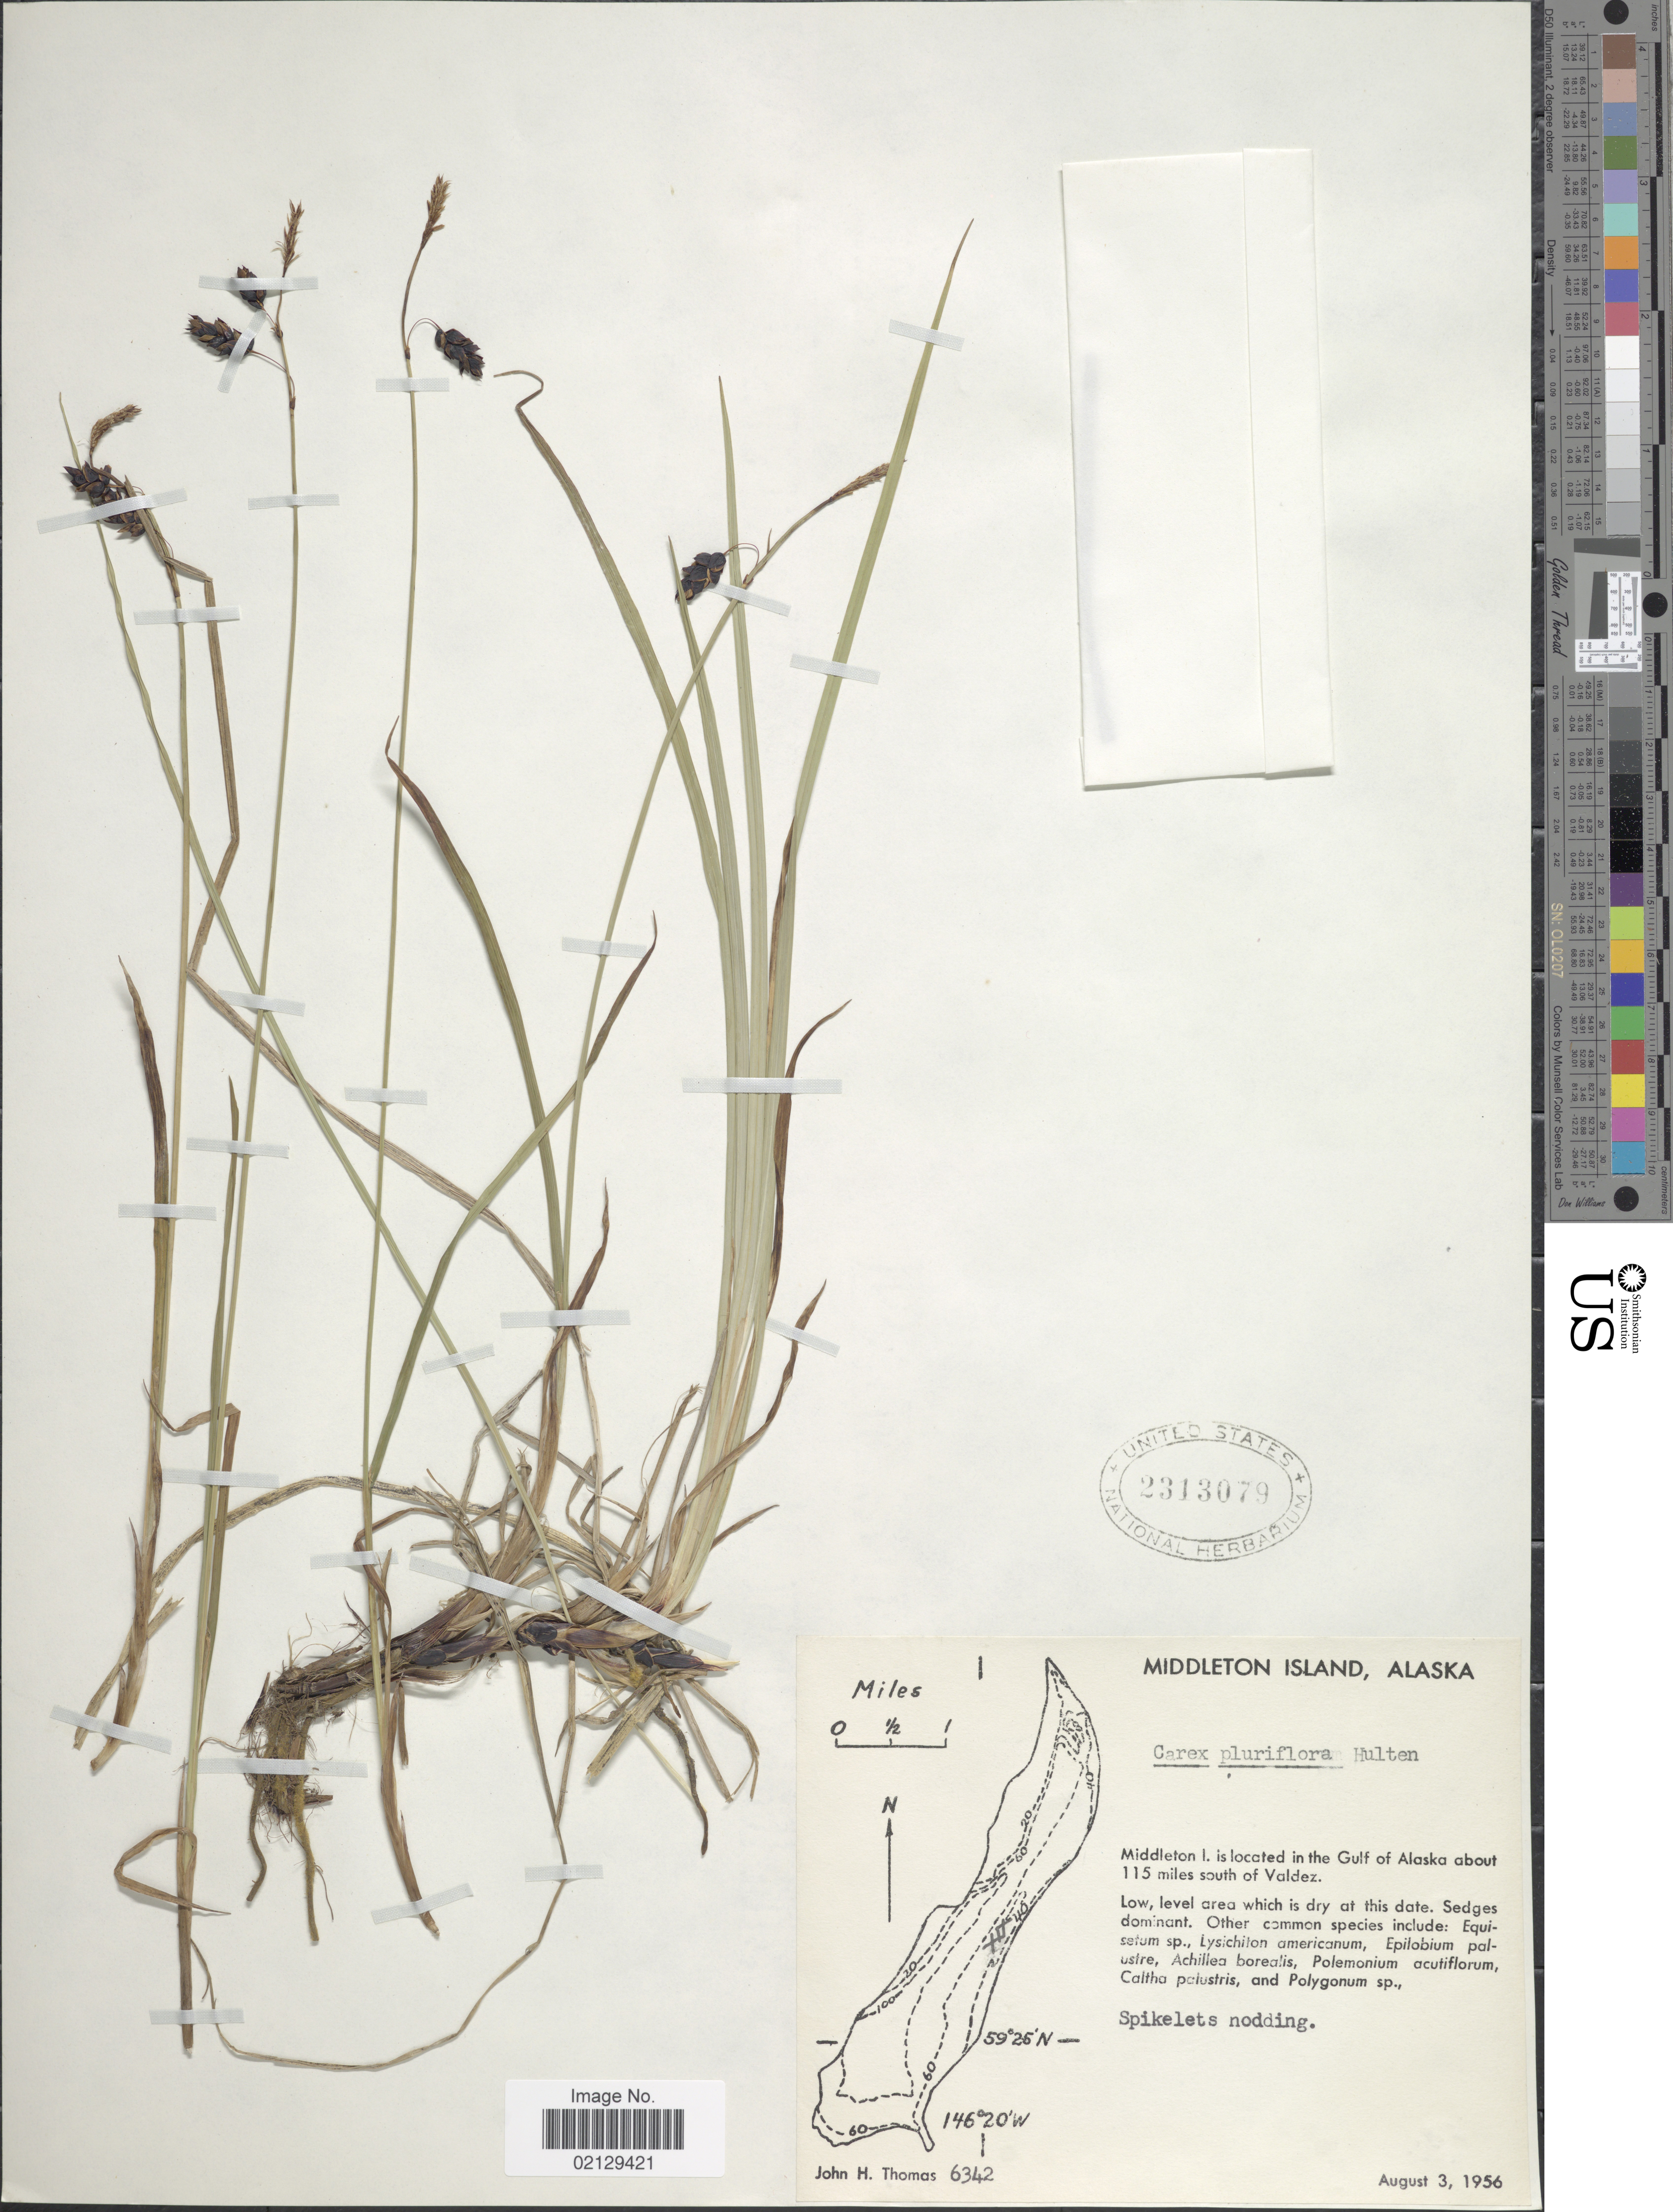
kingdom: Plantae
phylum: Tracheophyta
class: Liliopsida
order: Poales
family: Cyperaceae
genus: Carex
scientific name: Carex pluriflora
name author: Hultén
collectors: J. H. Thomas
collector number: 6342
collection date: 1956-08-03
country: United States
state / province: Alaska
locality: Middleton Island, Middleton I., is located in the Gulf of Alaska about 115 miles south of Valdez.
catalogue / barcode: US 2313079